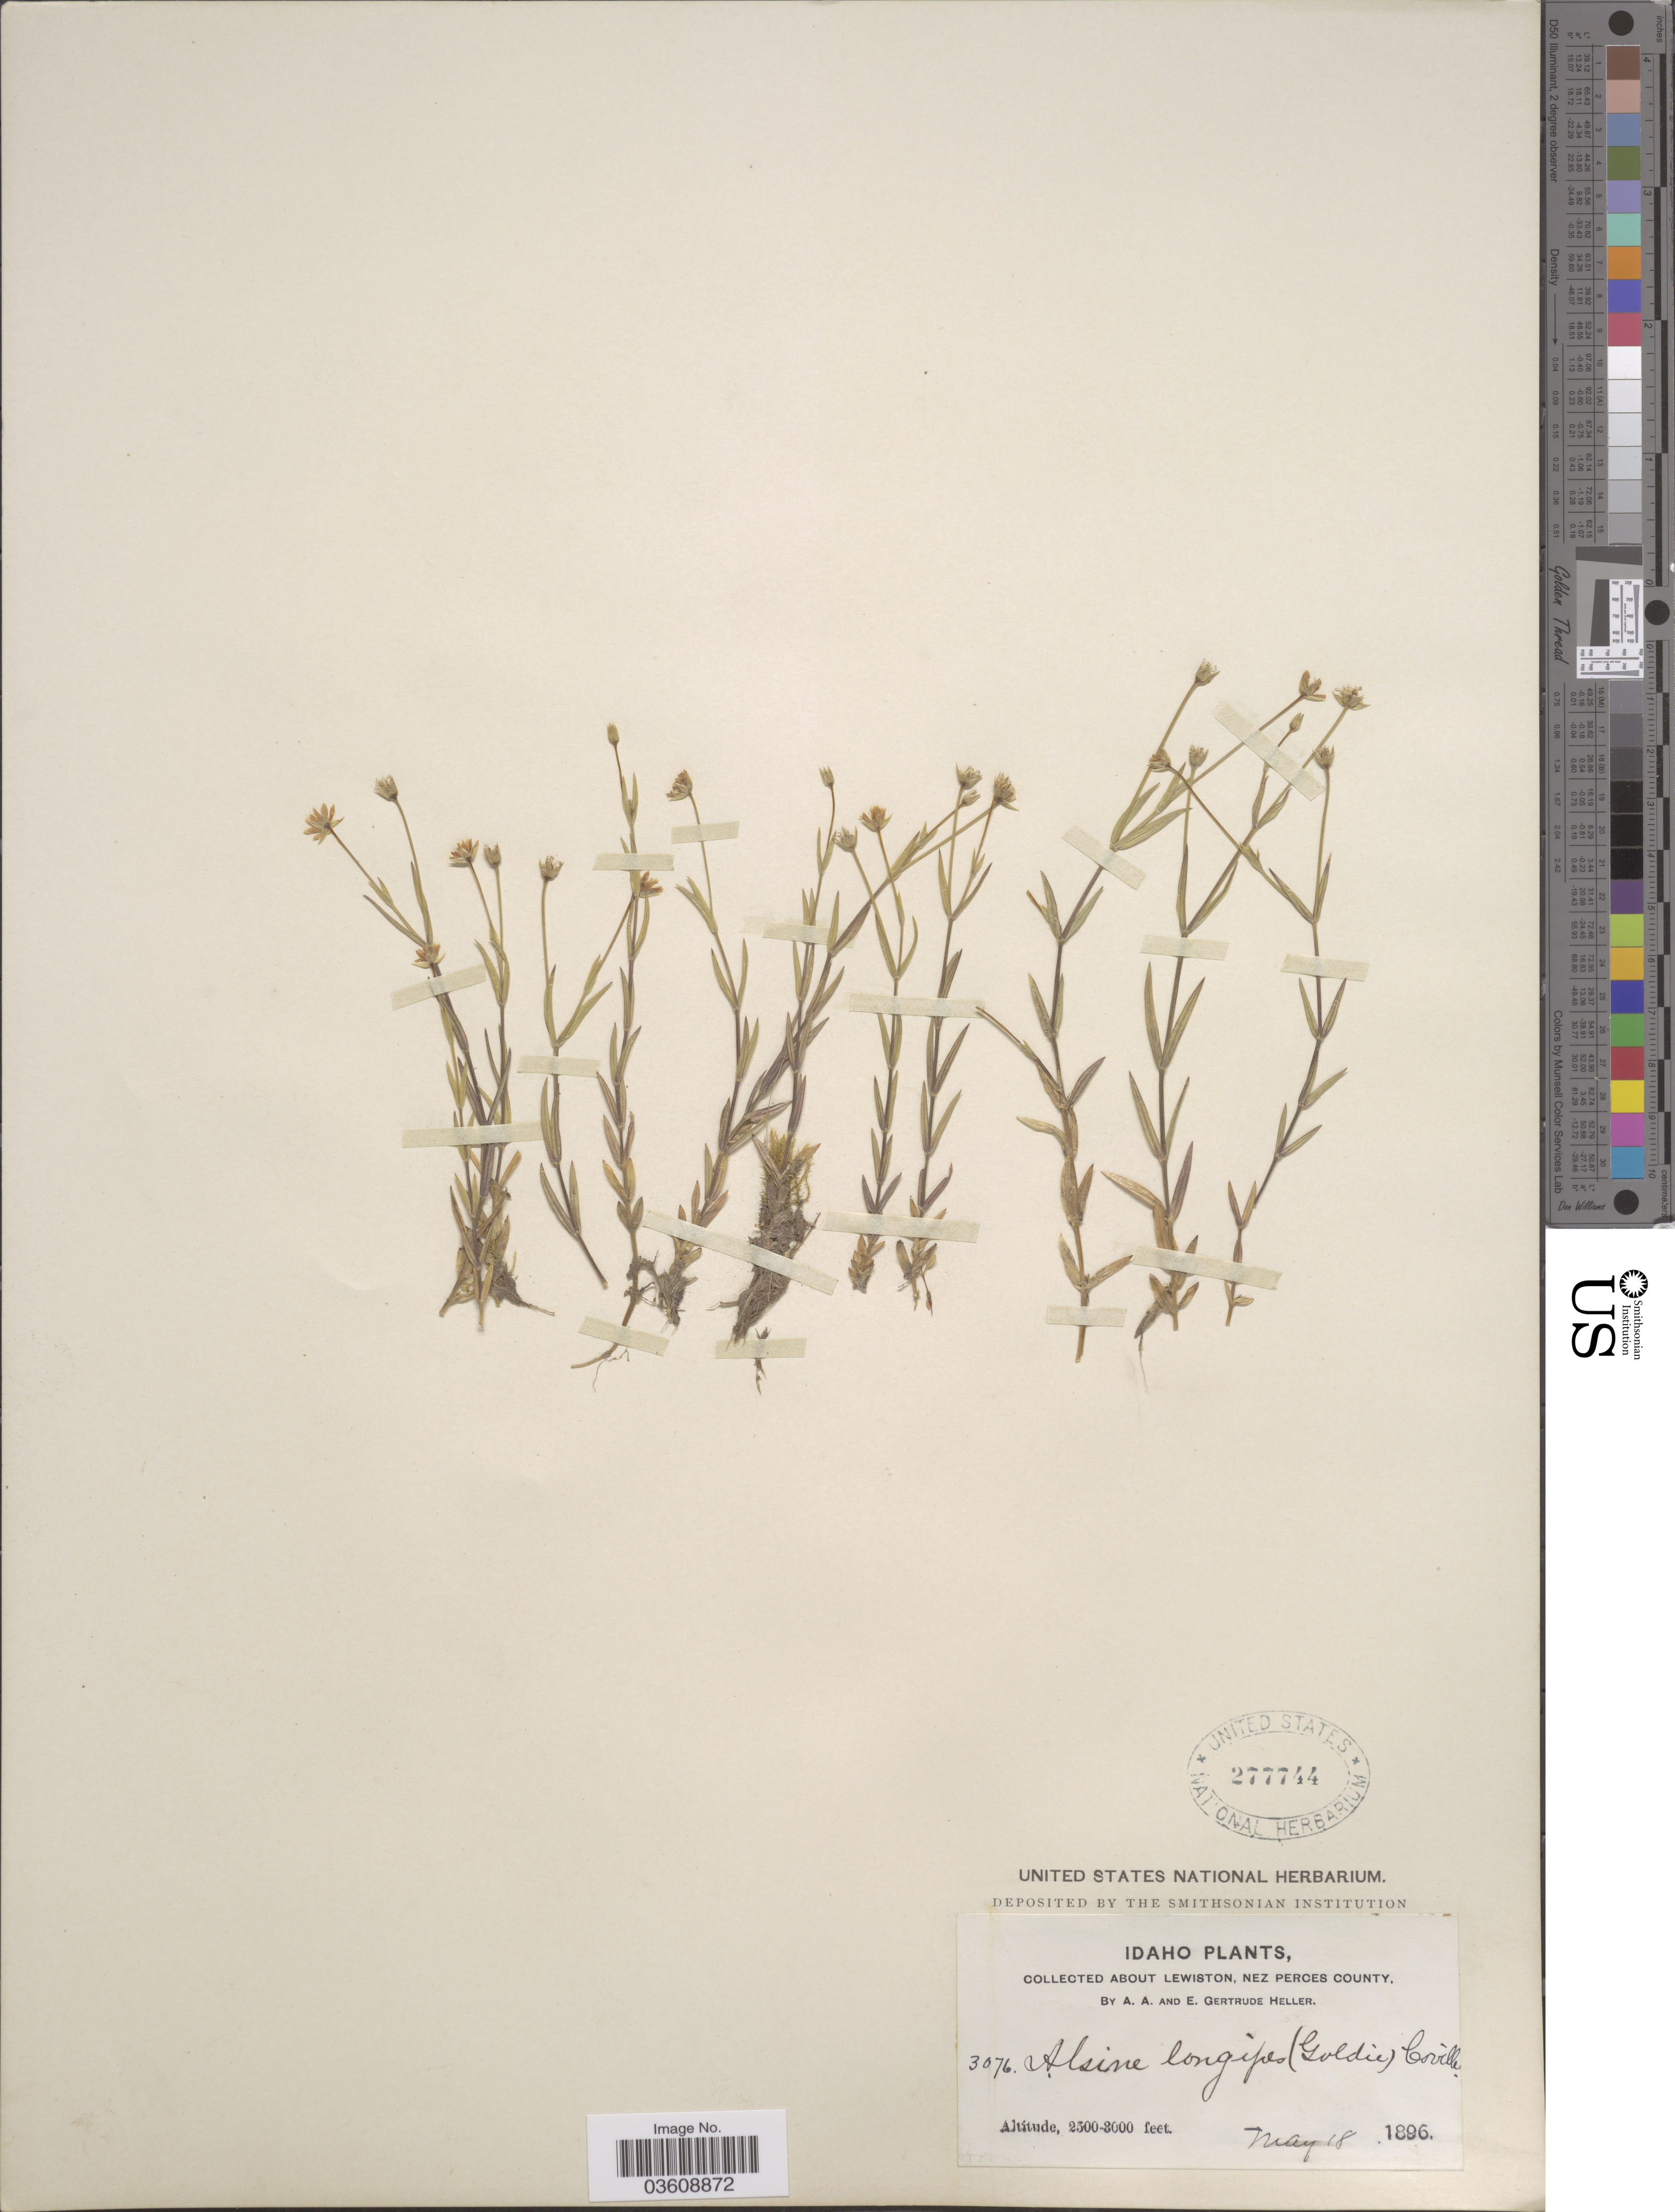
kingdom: Plantae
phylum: Tracheophyta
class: Magnoliopsida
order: Caryophyllales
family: Caryophyllaceae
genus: Stellaria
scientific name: Stellaria longipes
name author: Goldie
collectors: A. A. Heller & E. Gertrude Heller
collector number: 3076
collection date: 1896-05-18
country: United States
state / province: Idaho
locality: About Lewiston, Nez Perces County.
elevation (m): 762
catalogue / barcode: US 277744